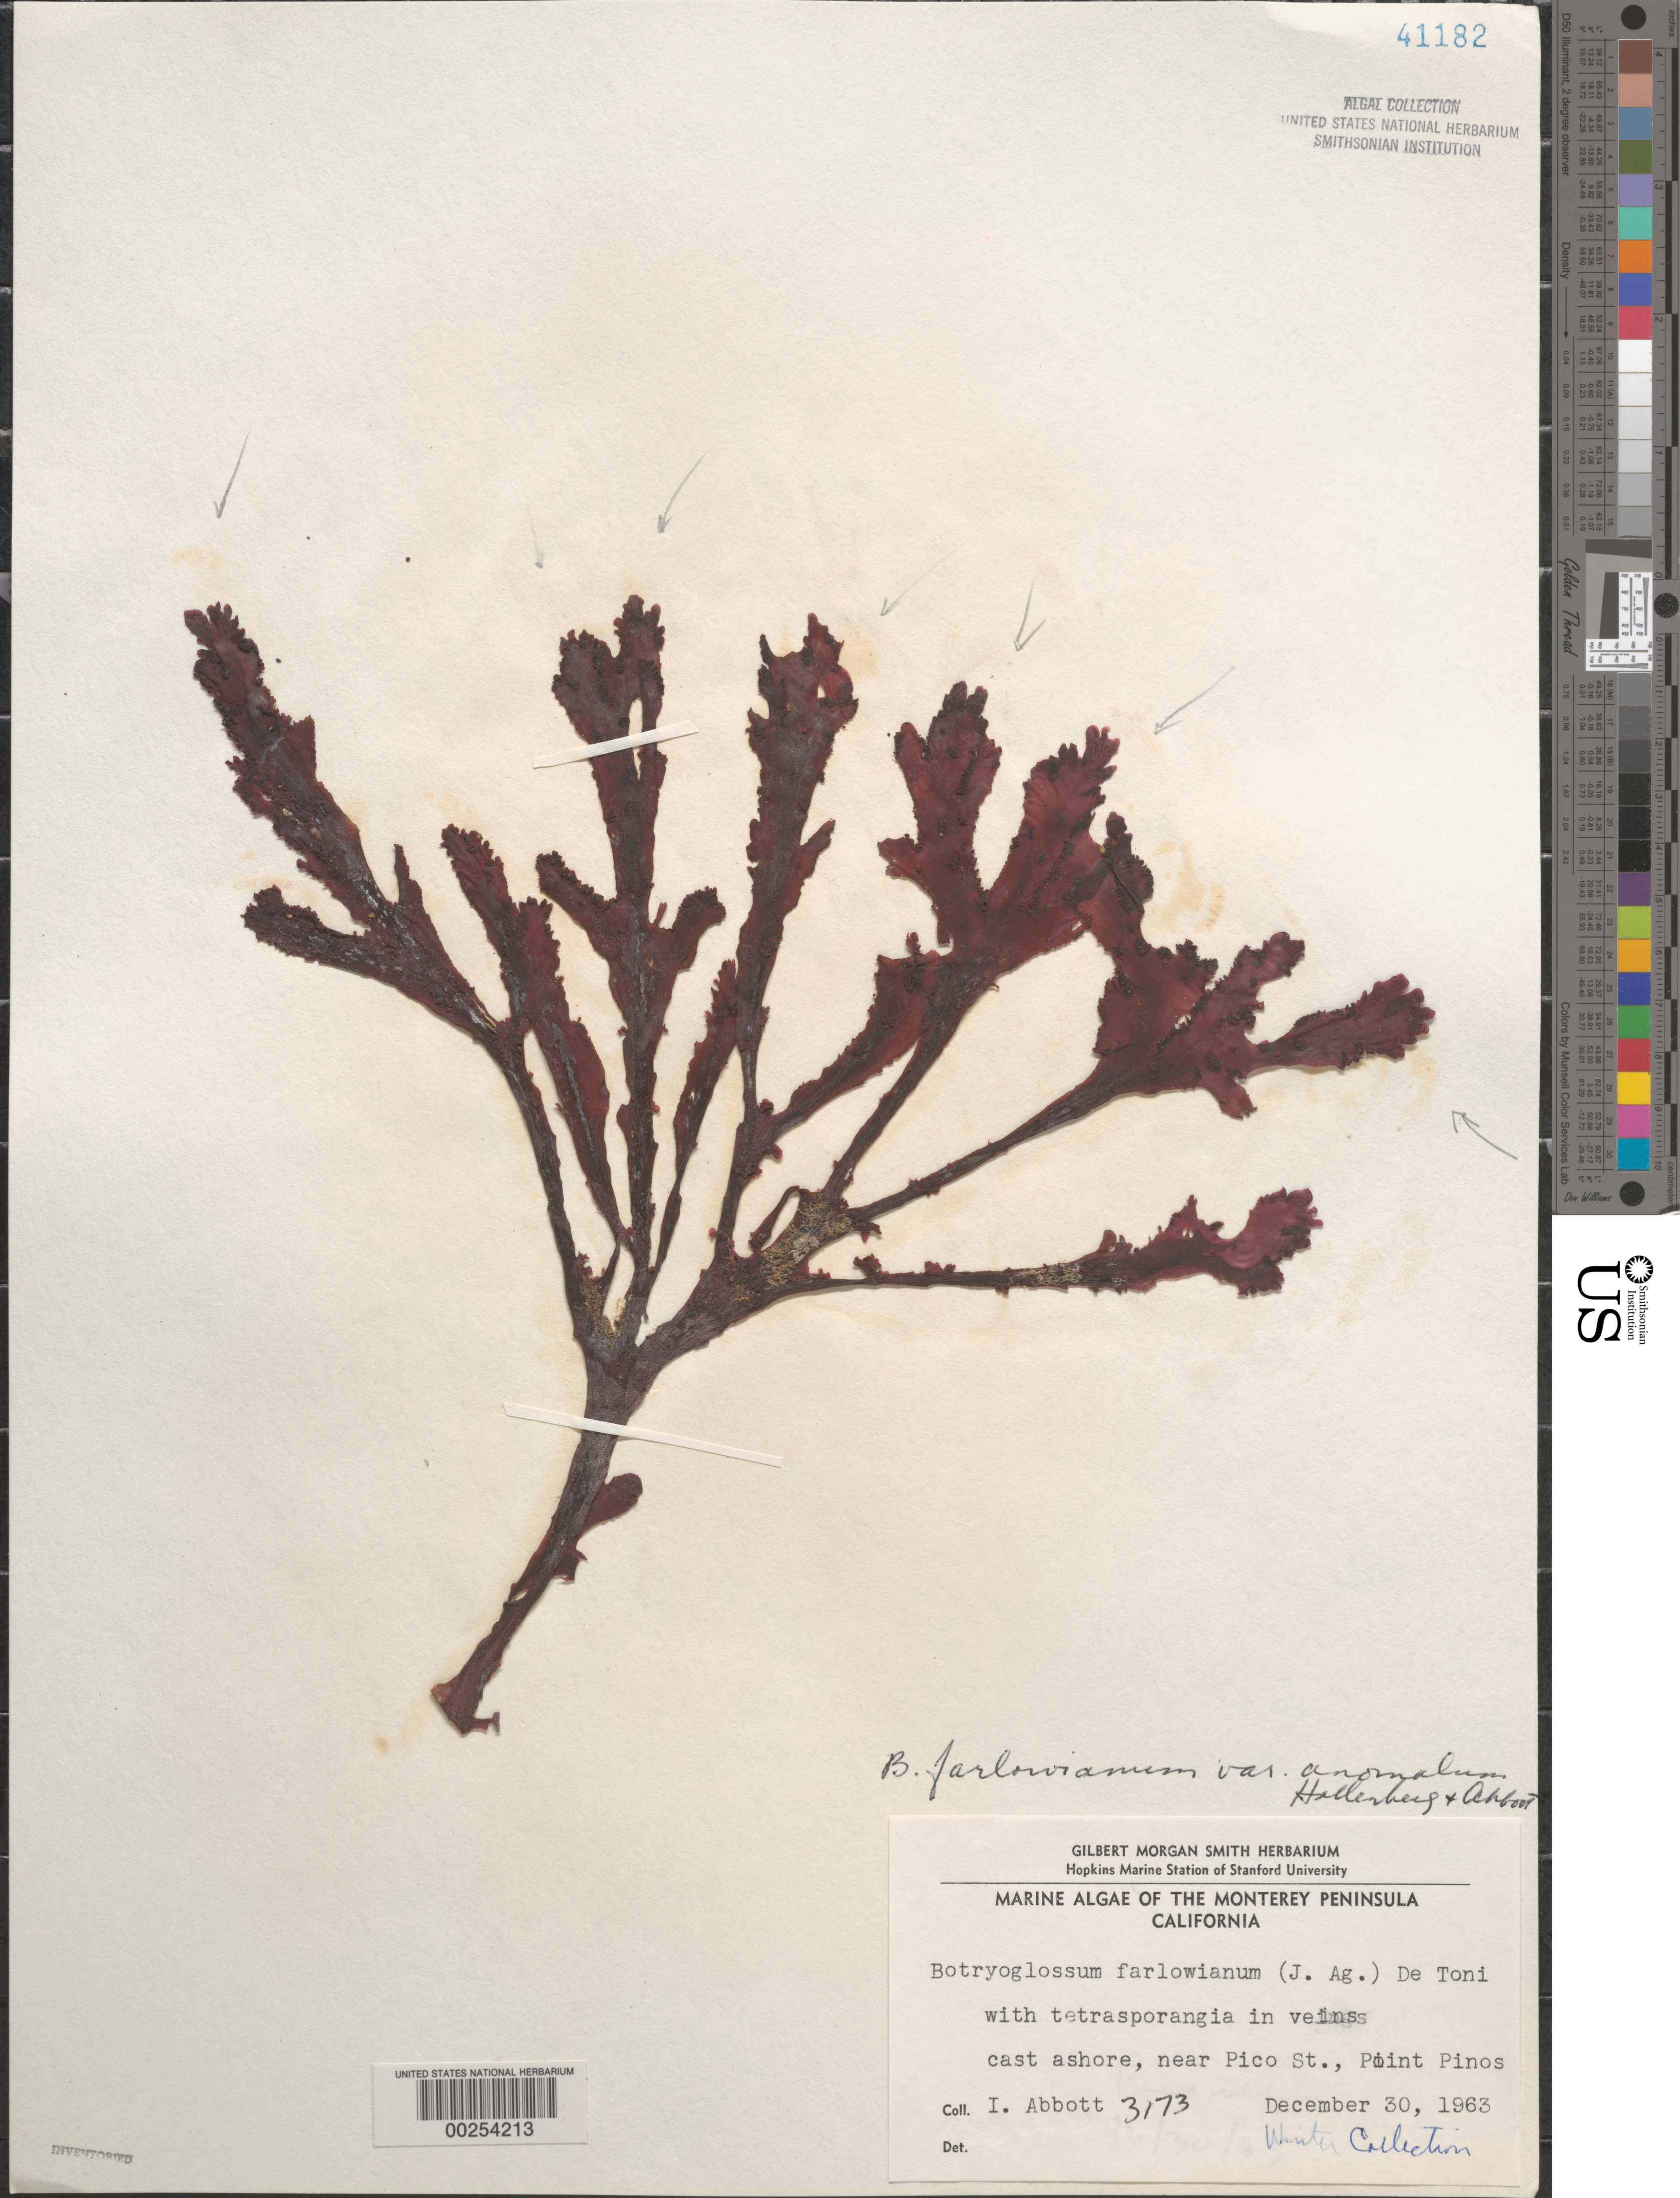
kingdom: Plantae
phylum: Rhodophyta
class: Florideophyceae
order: Ceramiales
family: Delesseriaceae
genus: Botryoglossum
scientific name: Botryoglossum farlowianum var. anomalum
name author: Hollenb. & I.A. Abbott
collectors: I. A. Abbott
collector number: IAA 3173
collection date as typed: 30 Dec 1963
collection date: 1963-12-30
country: United States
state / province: California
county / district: Monterey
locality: Point Pinos, near Pico Street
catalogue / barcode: US 41182